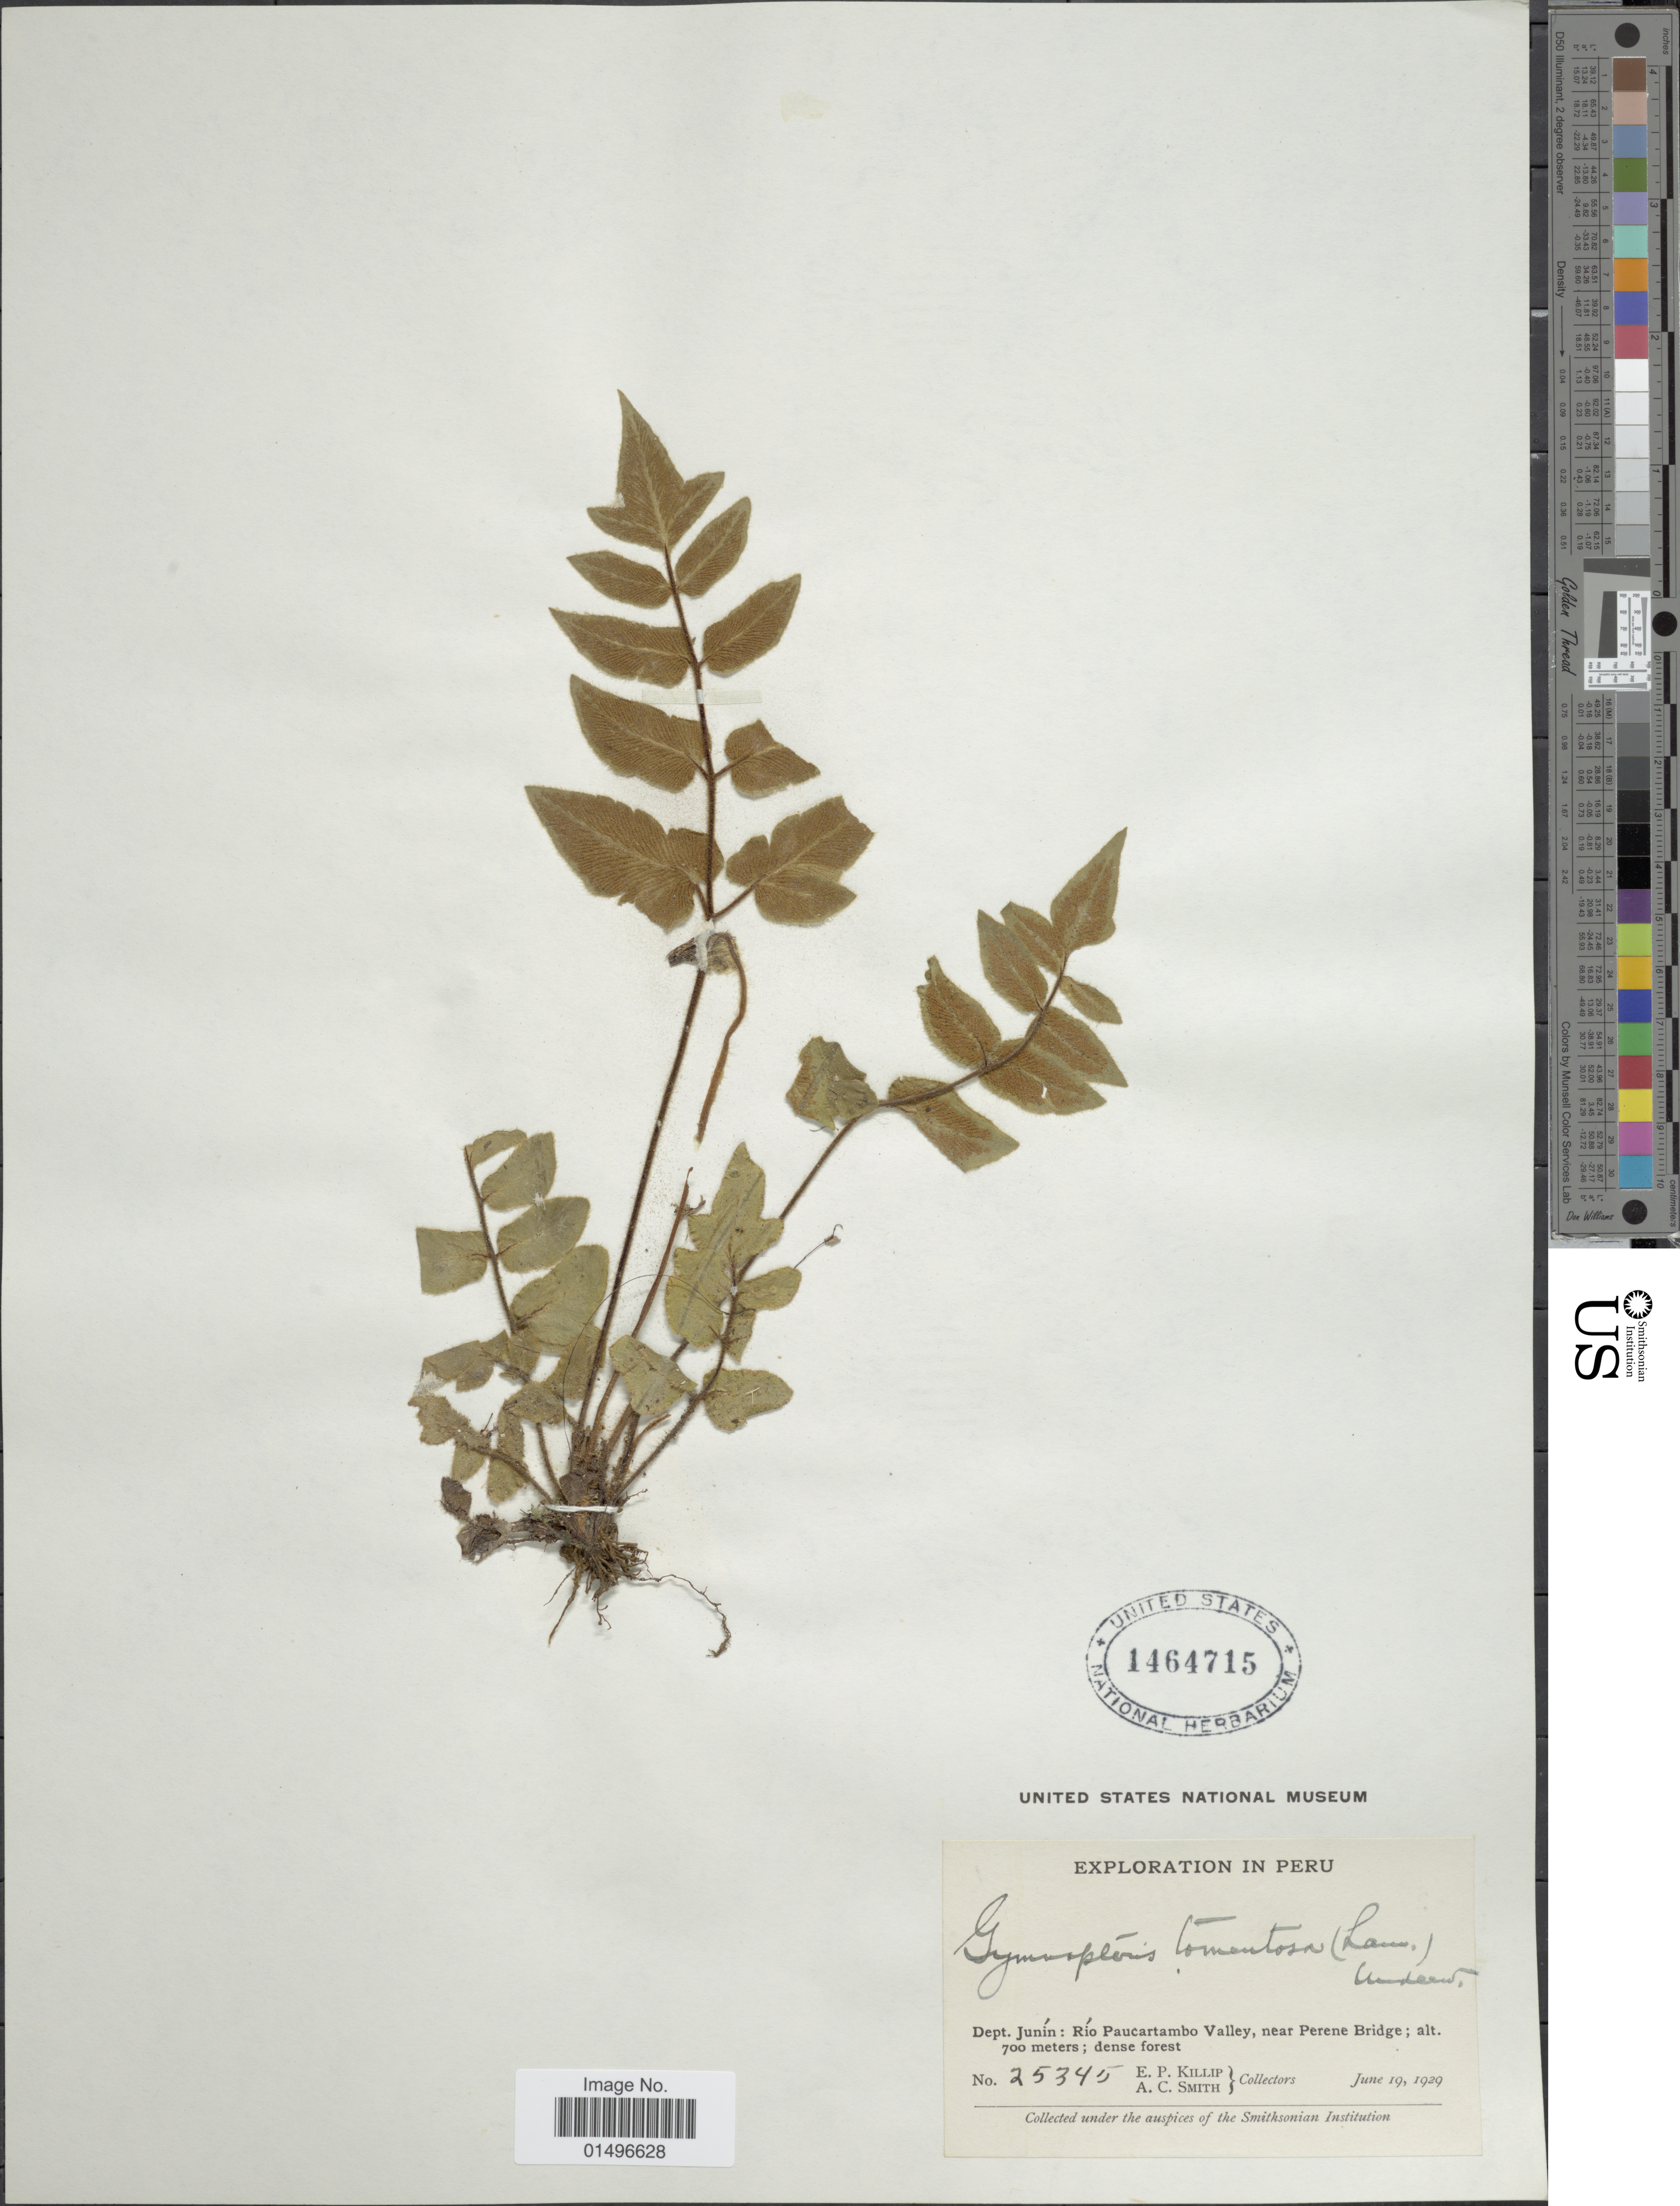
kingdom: Plantae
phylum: Tracheophyta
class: Polypodiopsida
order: Polypodiales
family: Pteridaceae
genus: Hemionitis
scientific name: Hemionitis tomentosa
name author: (Lam.) Raddi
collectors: E. P. Killip & A. C. Smith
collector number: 25345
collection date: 1929-06-19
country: Peru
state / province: Junín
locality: Peru, Dept. Junin: Rio Paucartambo Valley, near Perene Bridge.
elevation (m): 700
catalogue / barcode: US 1464715